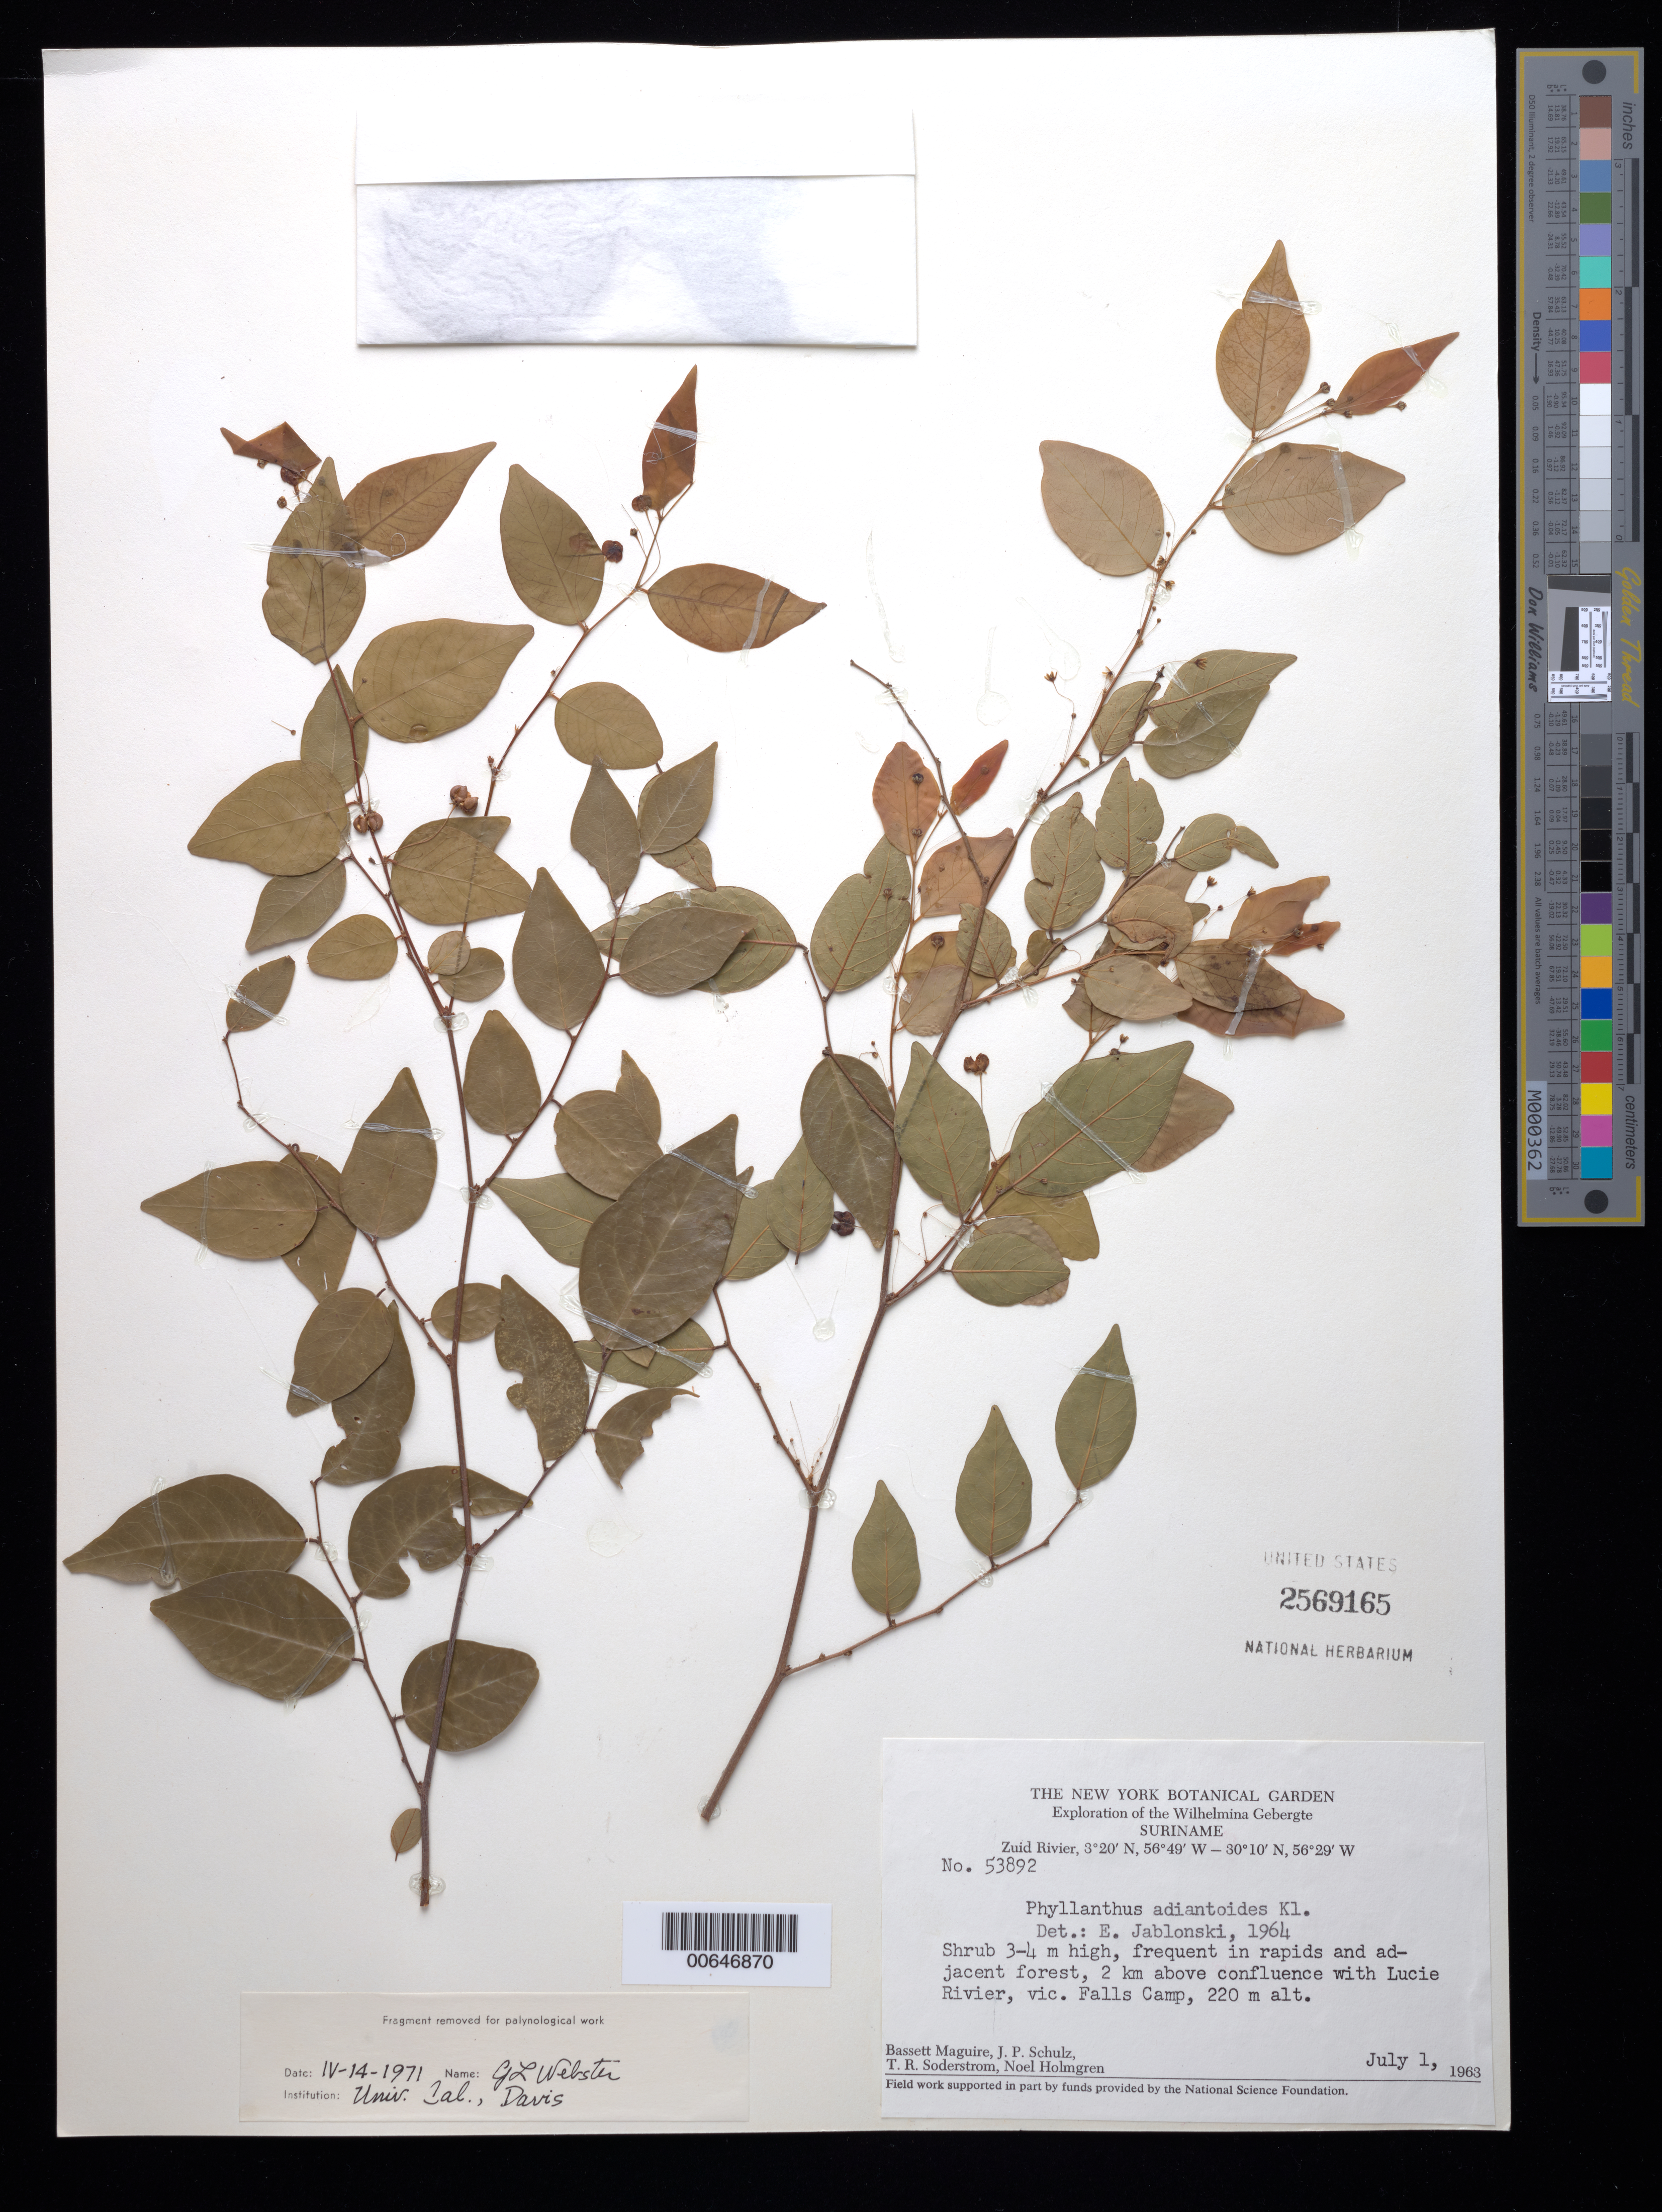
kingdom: Plantae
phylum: Tracheophyta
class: Magnoliopsida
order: Malpighiales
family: Phyllanthaceae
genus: Phyllanthus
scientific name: Phyllanthus adiantoides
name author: Klotzsch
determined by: Jablonski, E. F.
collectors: B. Maguire, J. P. Schulz, T. R. Soderstrom & N. H. Holmgren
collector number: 53892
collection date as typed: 1-Jul-63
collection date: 1963-07-01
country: Suriname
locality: Zuid River, 2 km above confl. with Lucie River, vic. Falls Camp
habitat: Rapids and adjacent forest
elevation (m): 220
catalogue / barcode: US 2569165